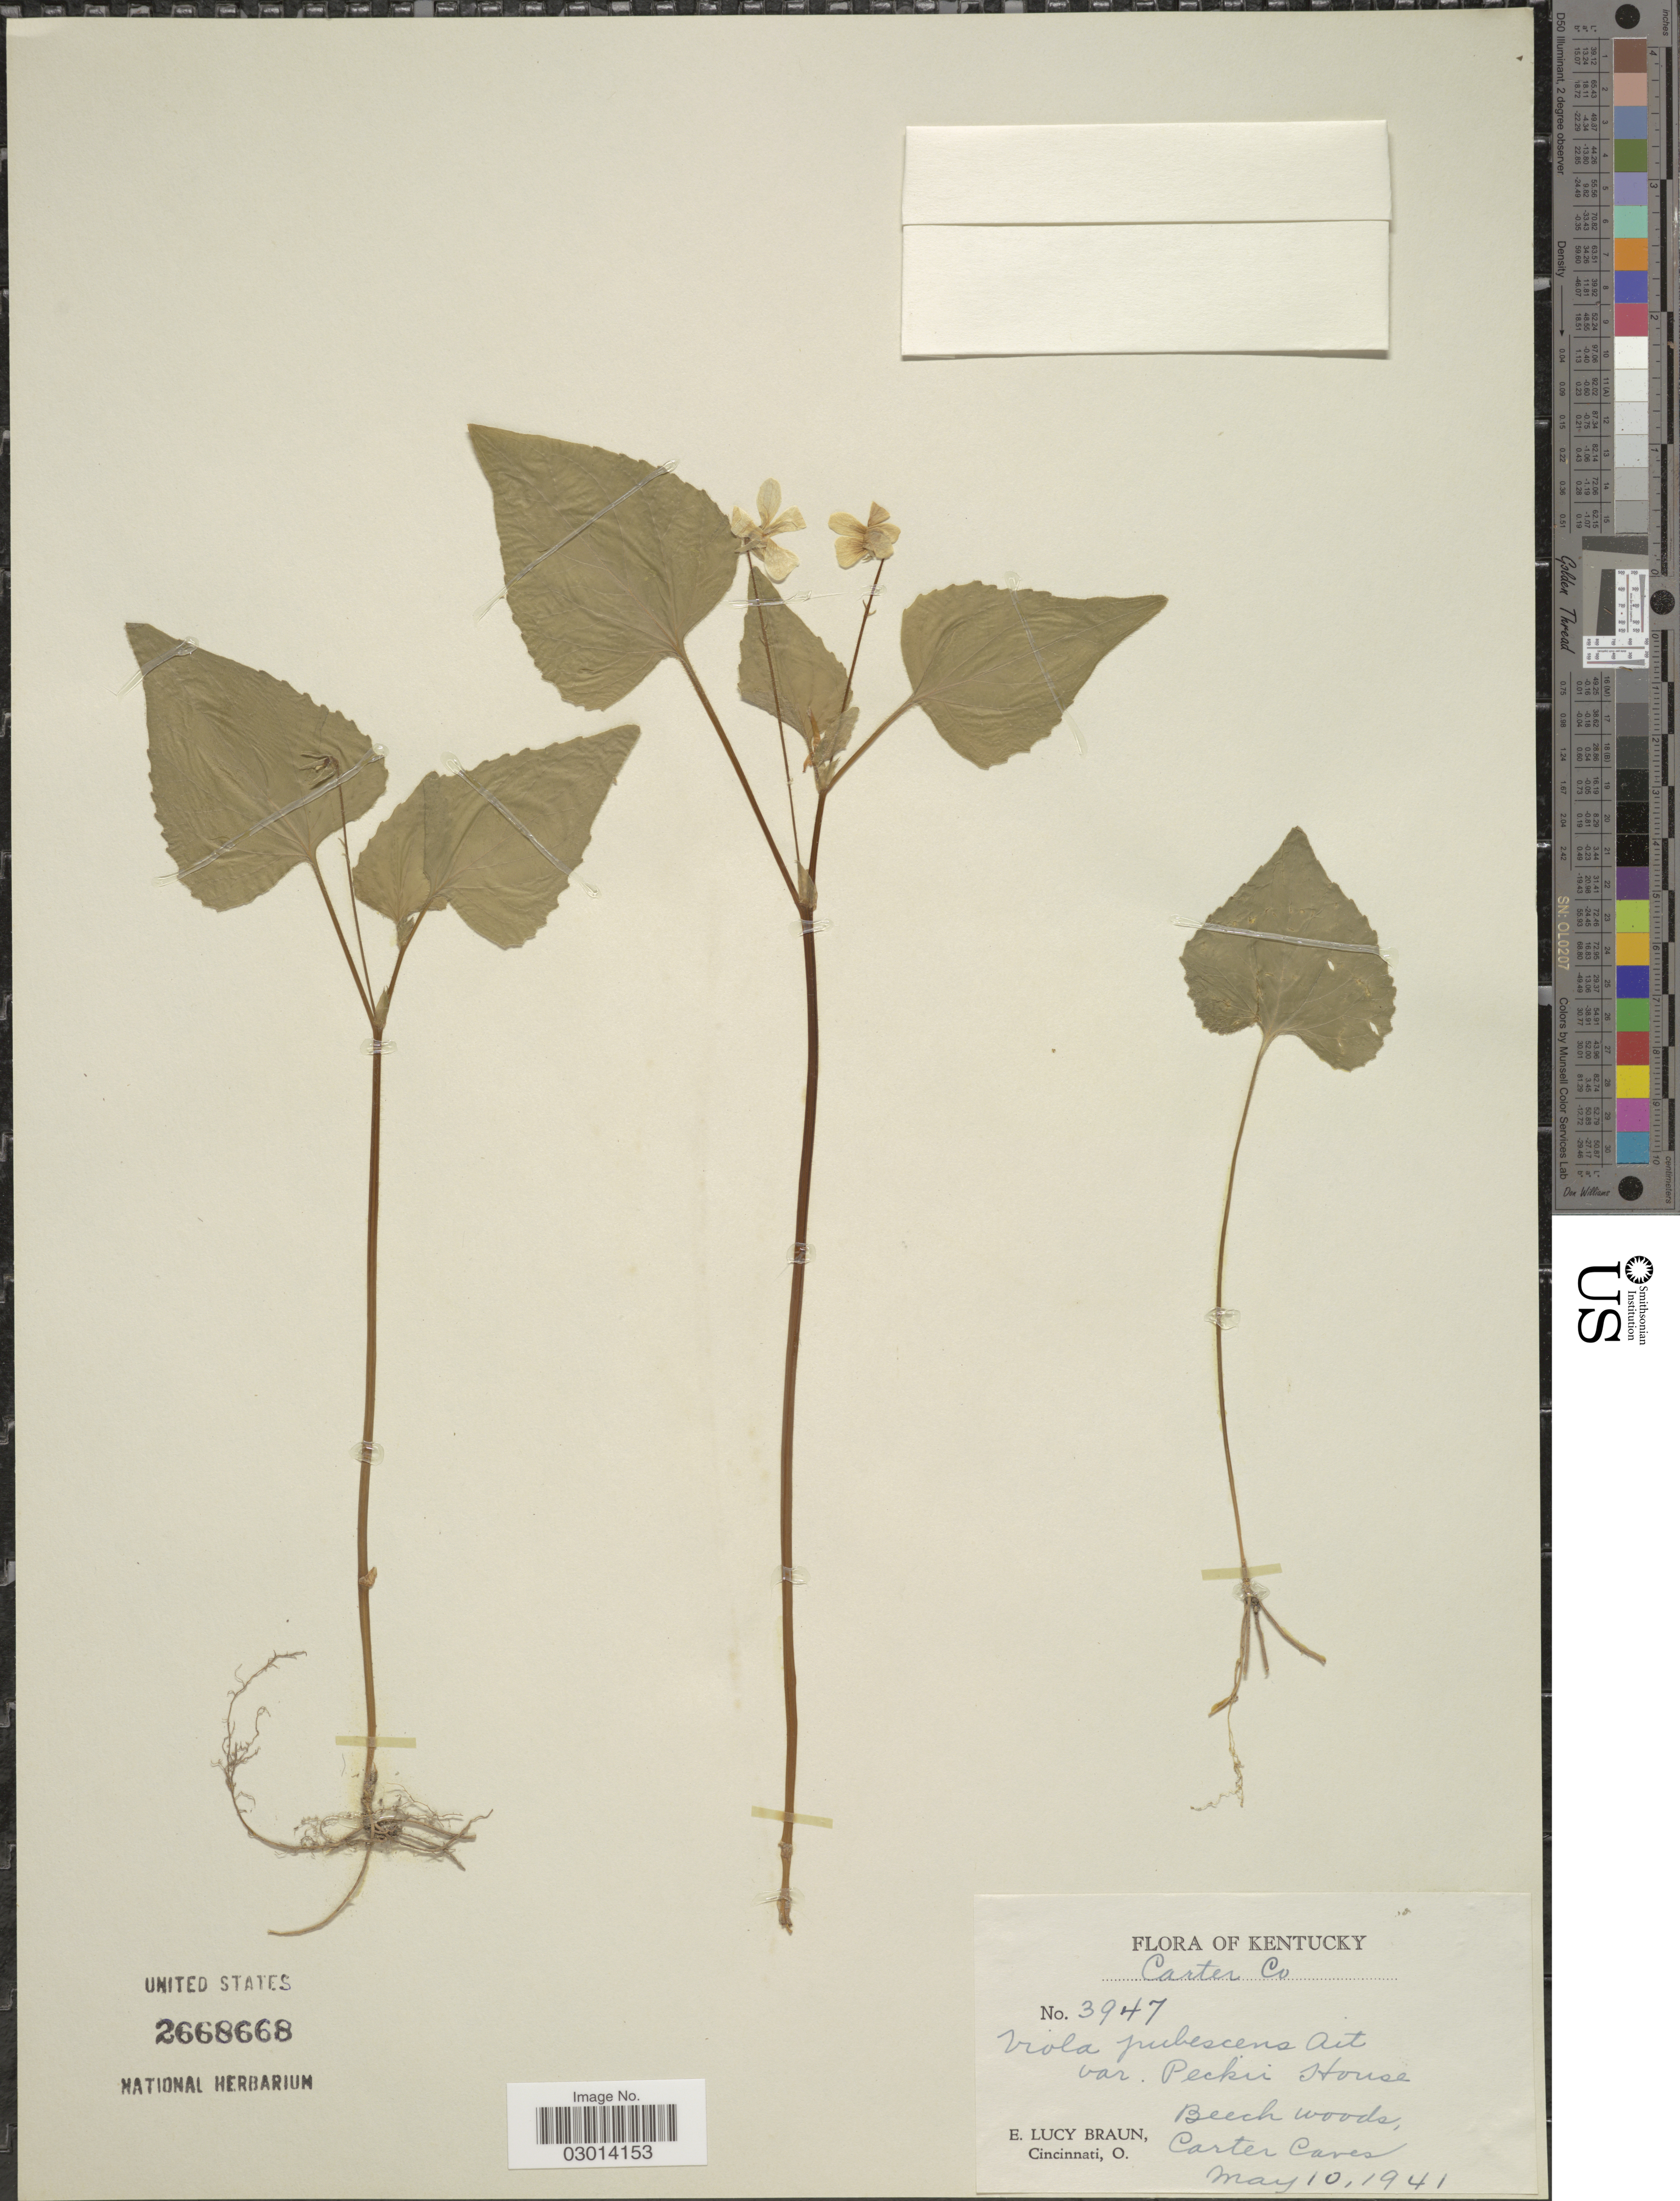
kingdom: Plantae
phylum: Tracheophyta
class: Magnoliopsida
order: Malpighiales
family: Violaceae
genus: Viola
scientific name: Viola pubescens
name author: Aiton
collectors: E. L. Braun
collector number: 3947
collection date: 1941-05-10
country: United States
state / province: Kentucky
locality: Carter Co. Beech woods, Carter Caves.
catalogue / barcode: US 2668668